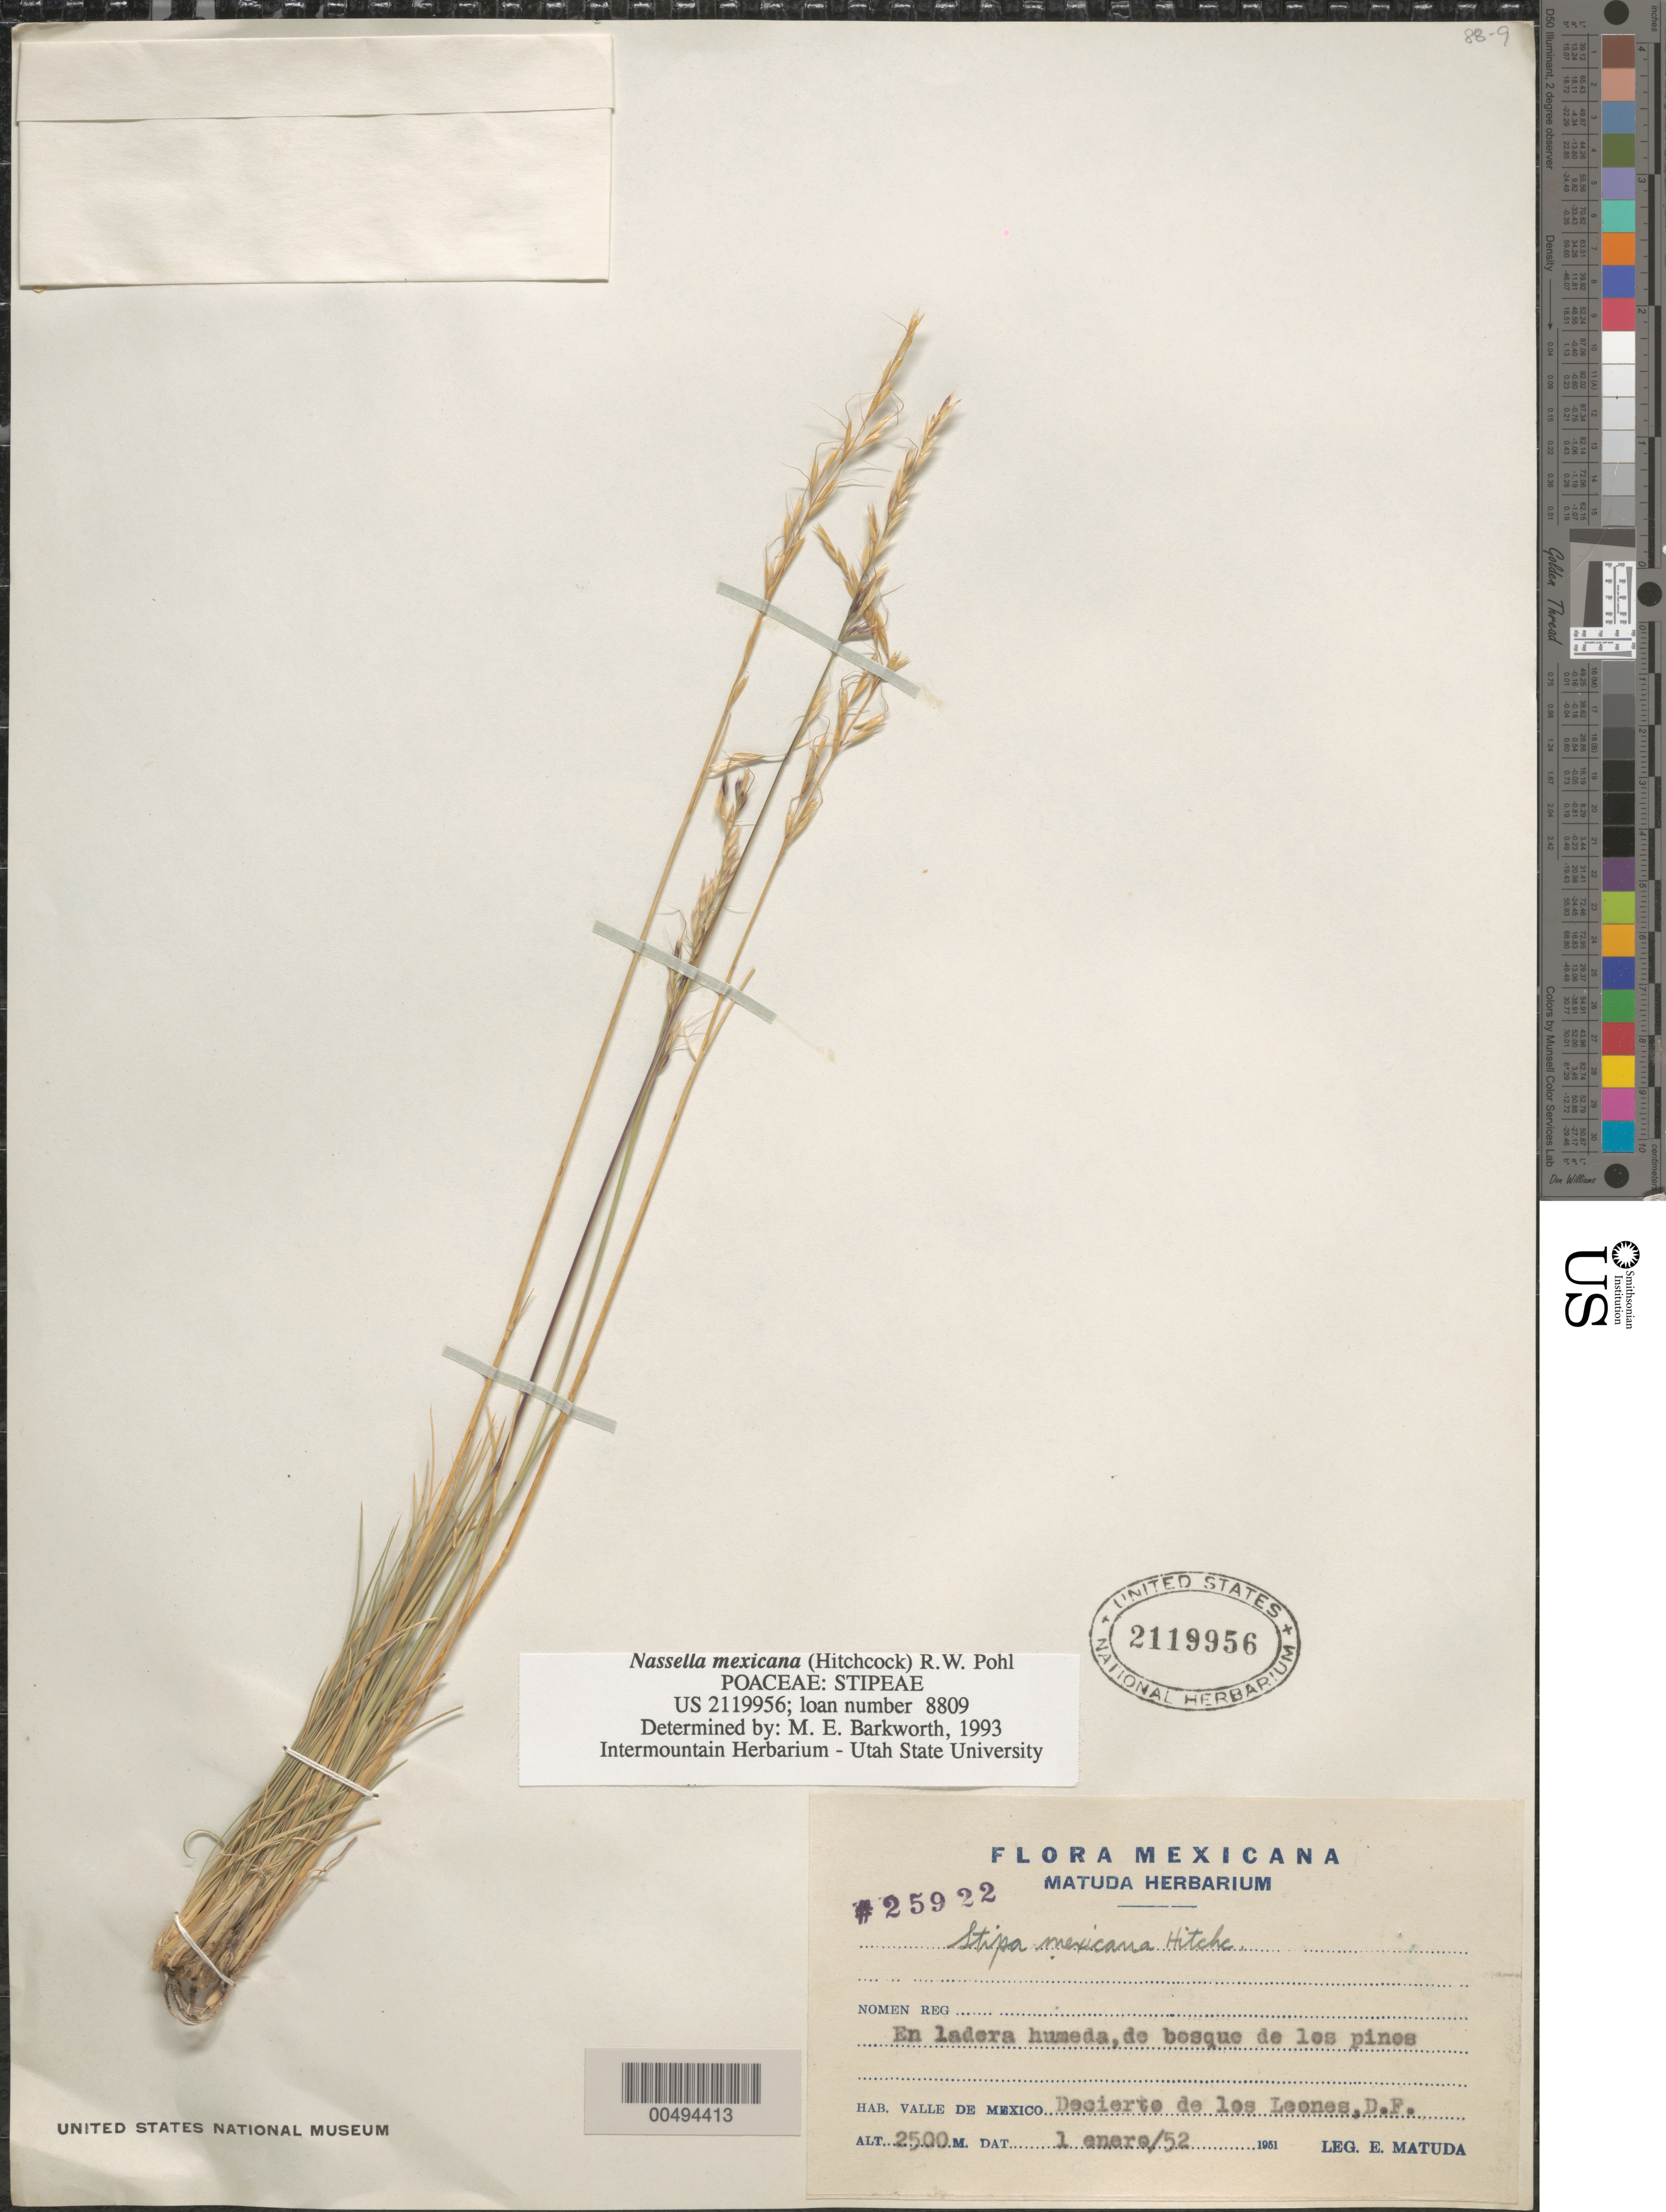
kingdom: Plantae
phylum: Tracheophyta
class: Liliopsida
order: Poales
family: Poaceae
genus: Nassella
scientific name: Nassella mexicana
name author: (Hitchc.) R.W. Pohl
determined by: Barkworth, M. E.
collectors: E. Matuda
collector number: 25922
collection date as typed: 1 Jan 1952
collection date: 1952-01-01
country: Mexico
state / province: Distrito Federal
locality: Valle de Mexico, Decierte de los Leones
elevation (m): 2500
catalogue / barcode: US 2119956